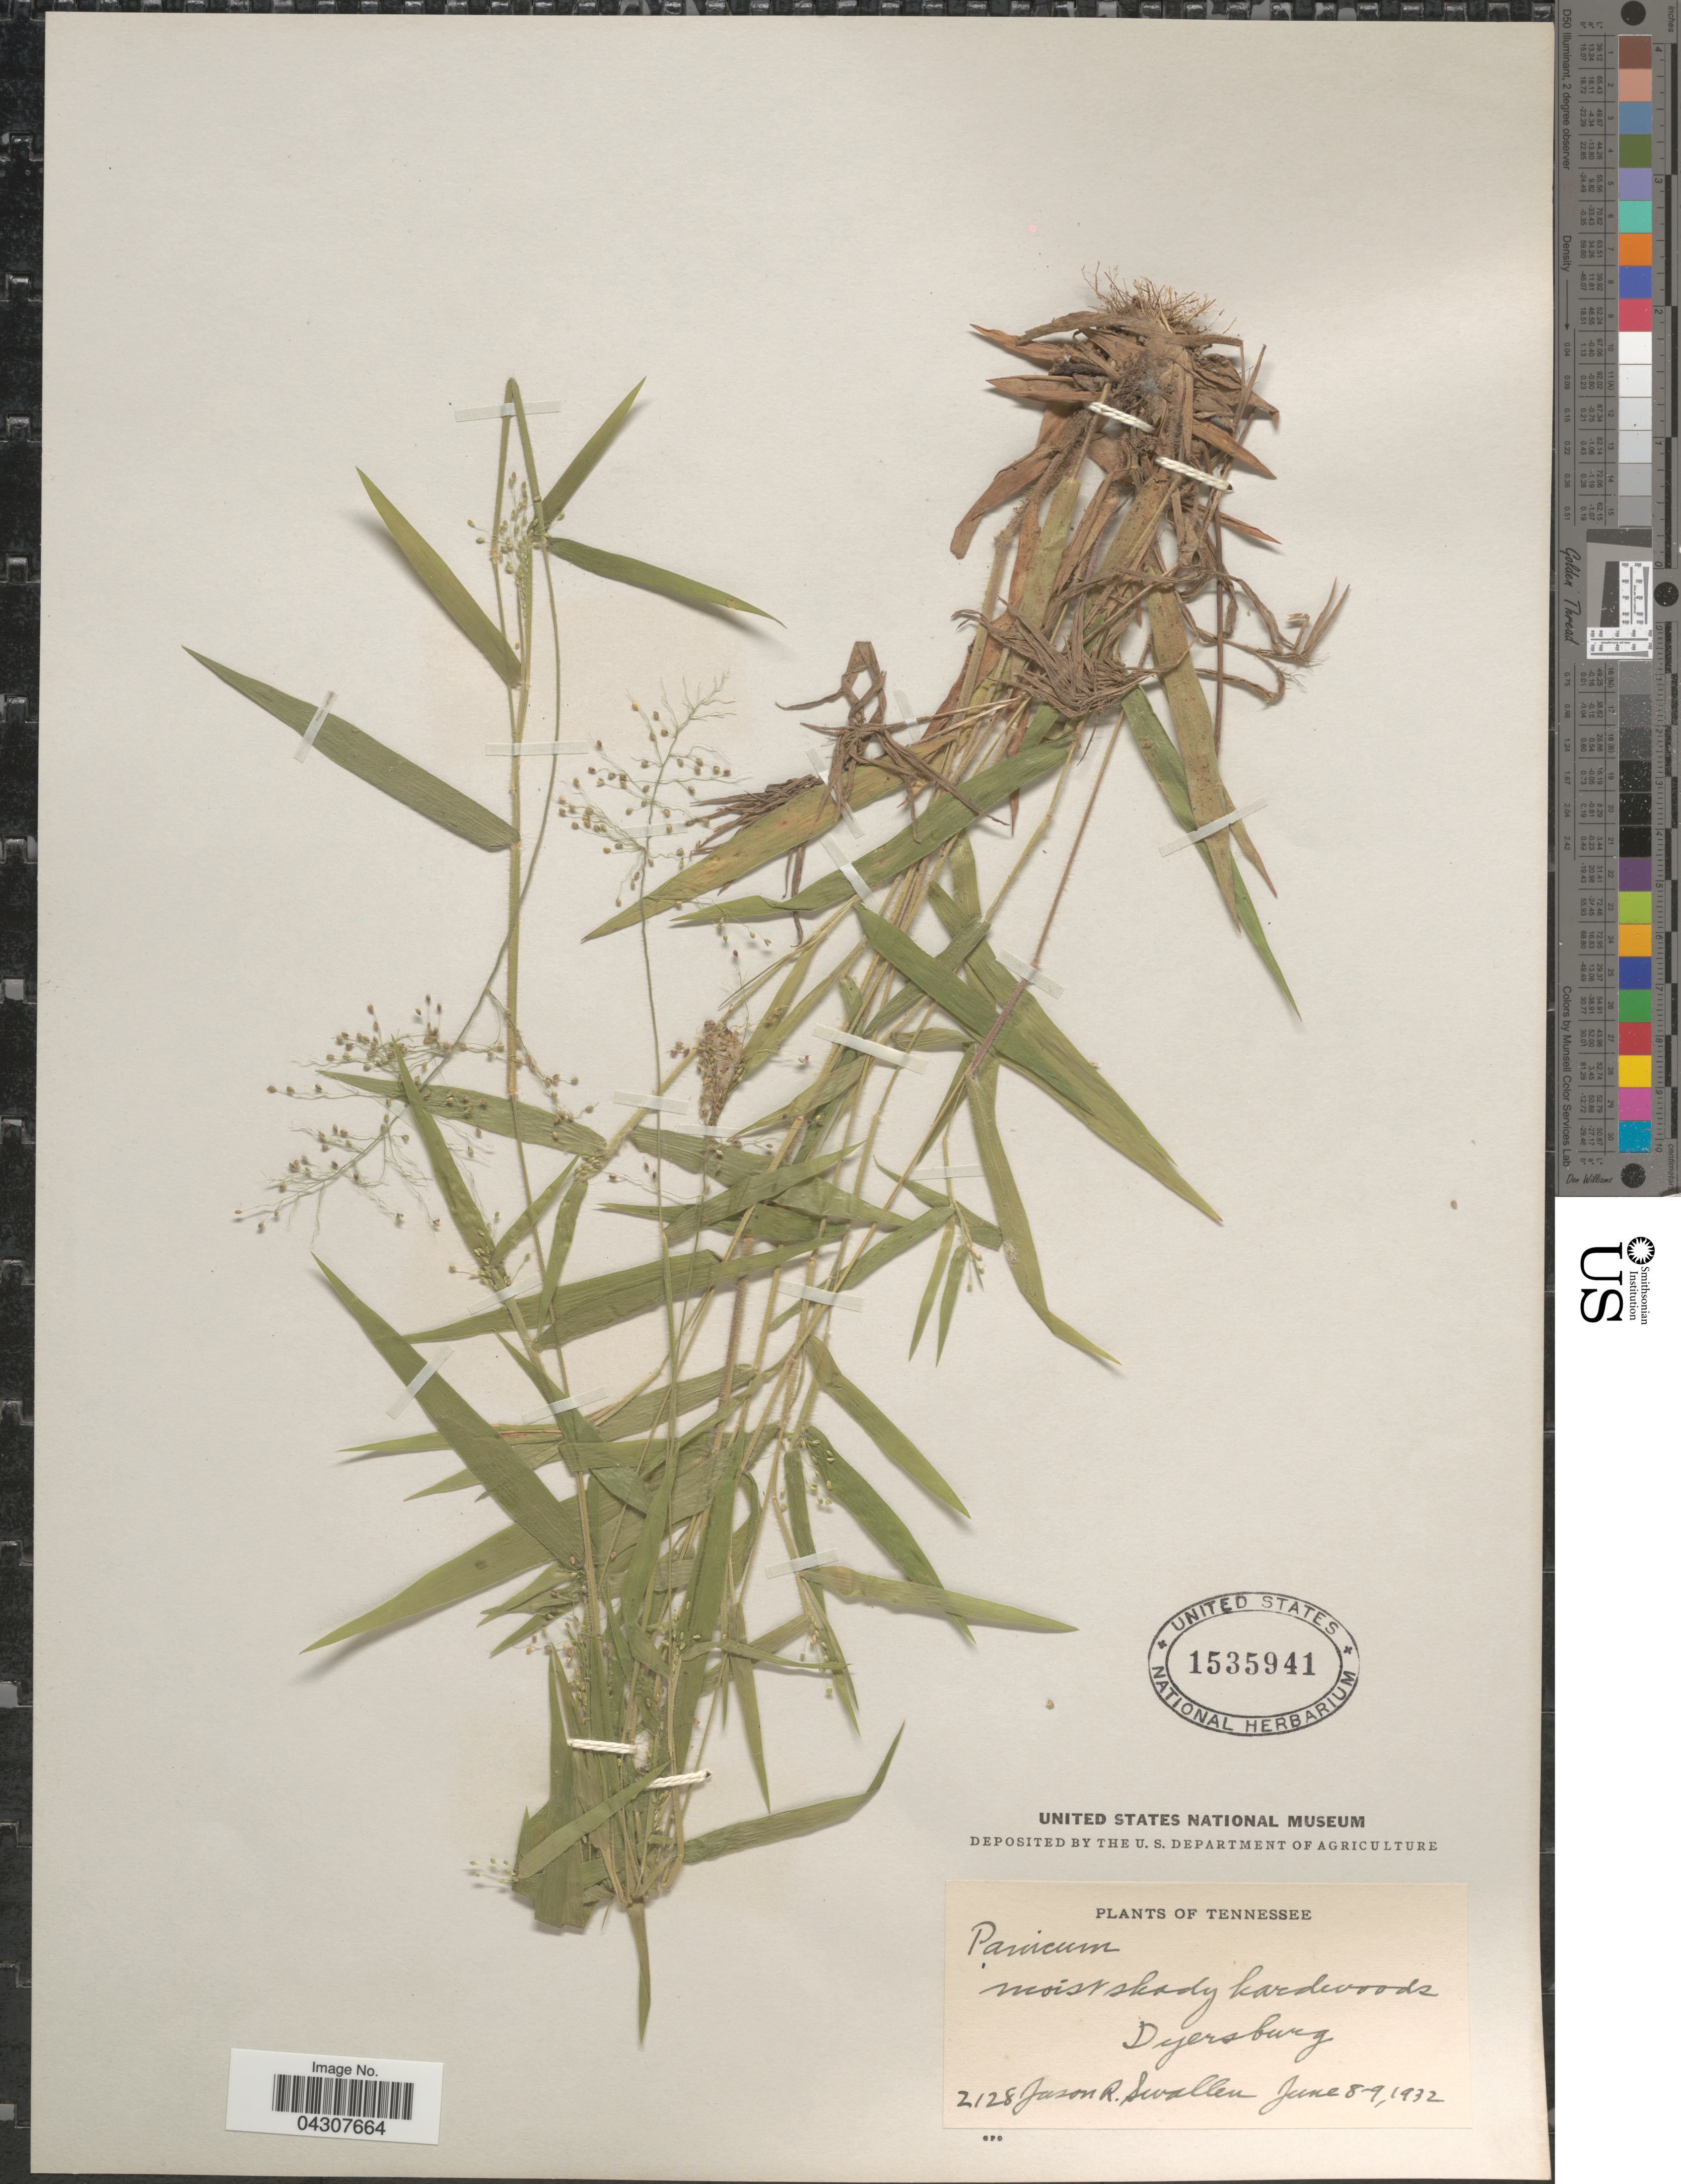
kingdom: Plantae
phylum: Tracheophyta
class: Liliopsida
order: Poales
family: Poaceae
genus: Dichanthelium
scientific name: Dichanthelium acuminatum var. acuminatum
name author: (Sw.) Gould & C.A. Clark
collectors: J. R. Swallen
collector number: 2128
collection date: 1932-06-08/1932-06-09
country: United States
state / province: Tennessee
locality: Dyersburg.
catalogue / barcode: US 1535941